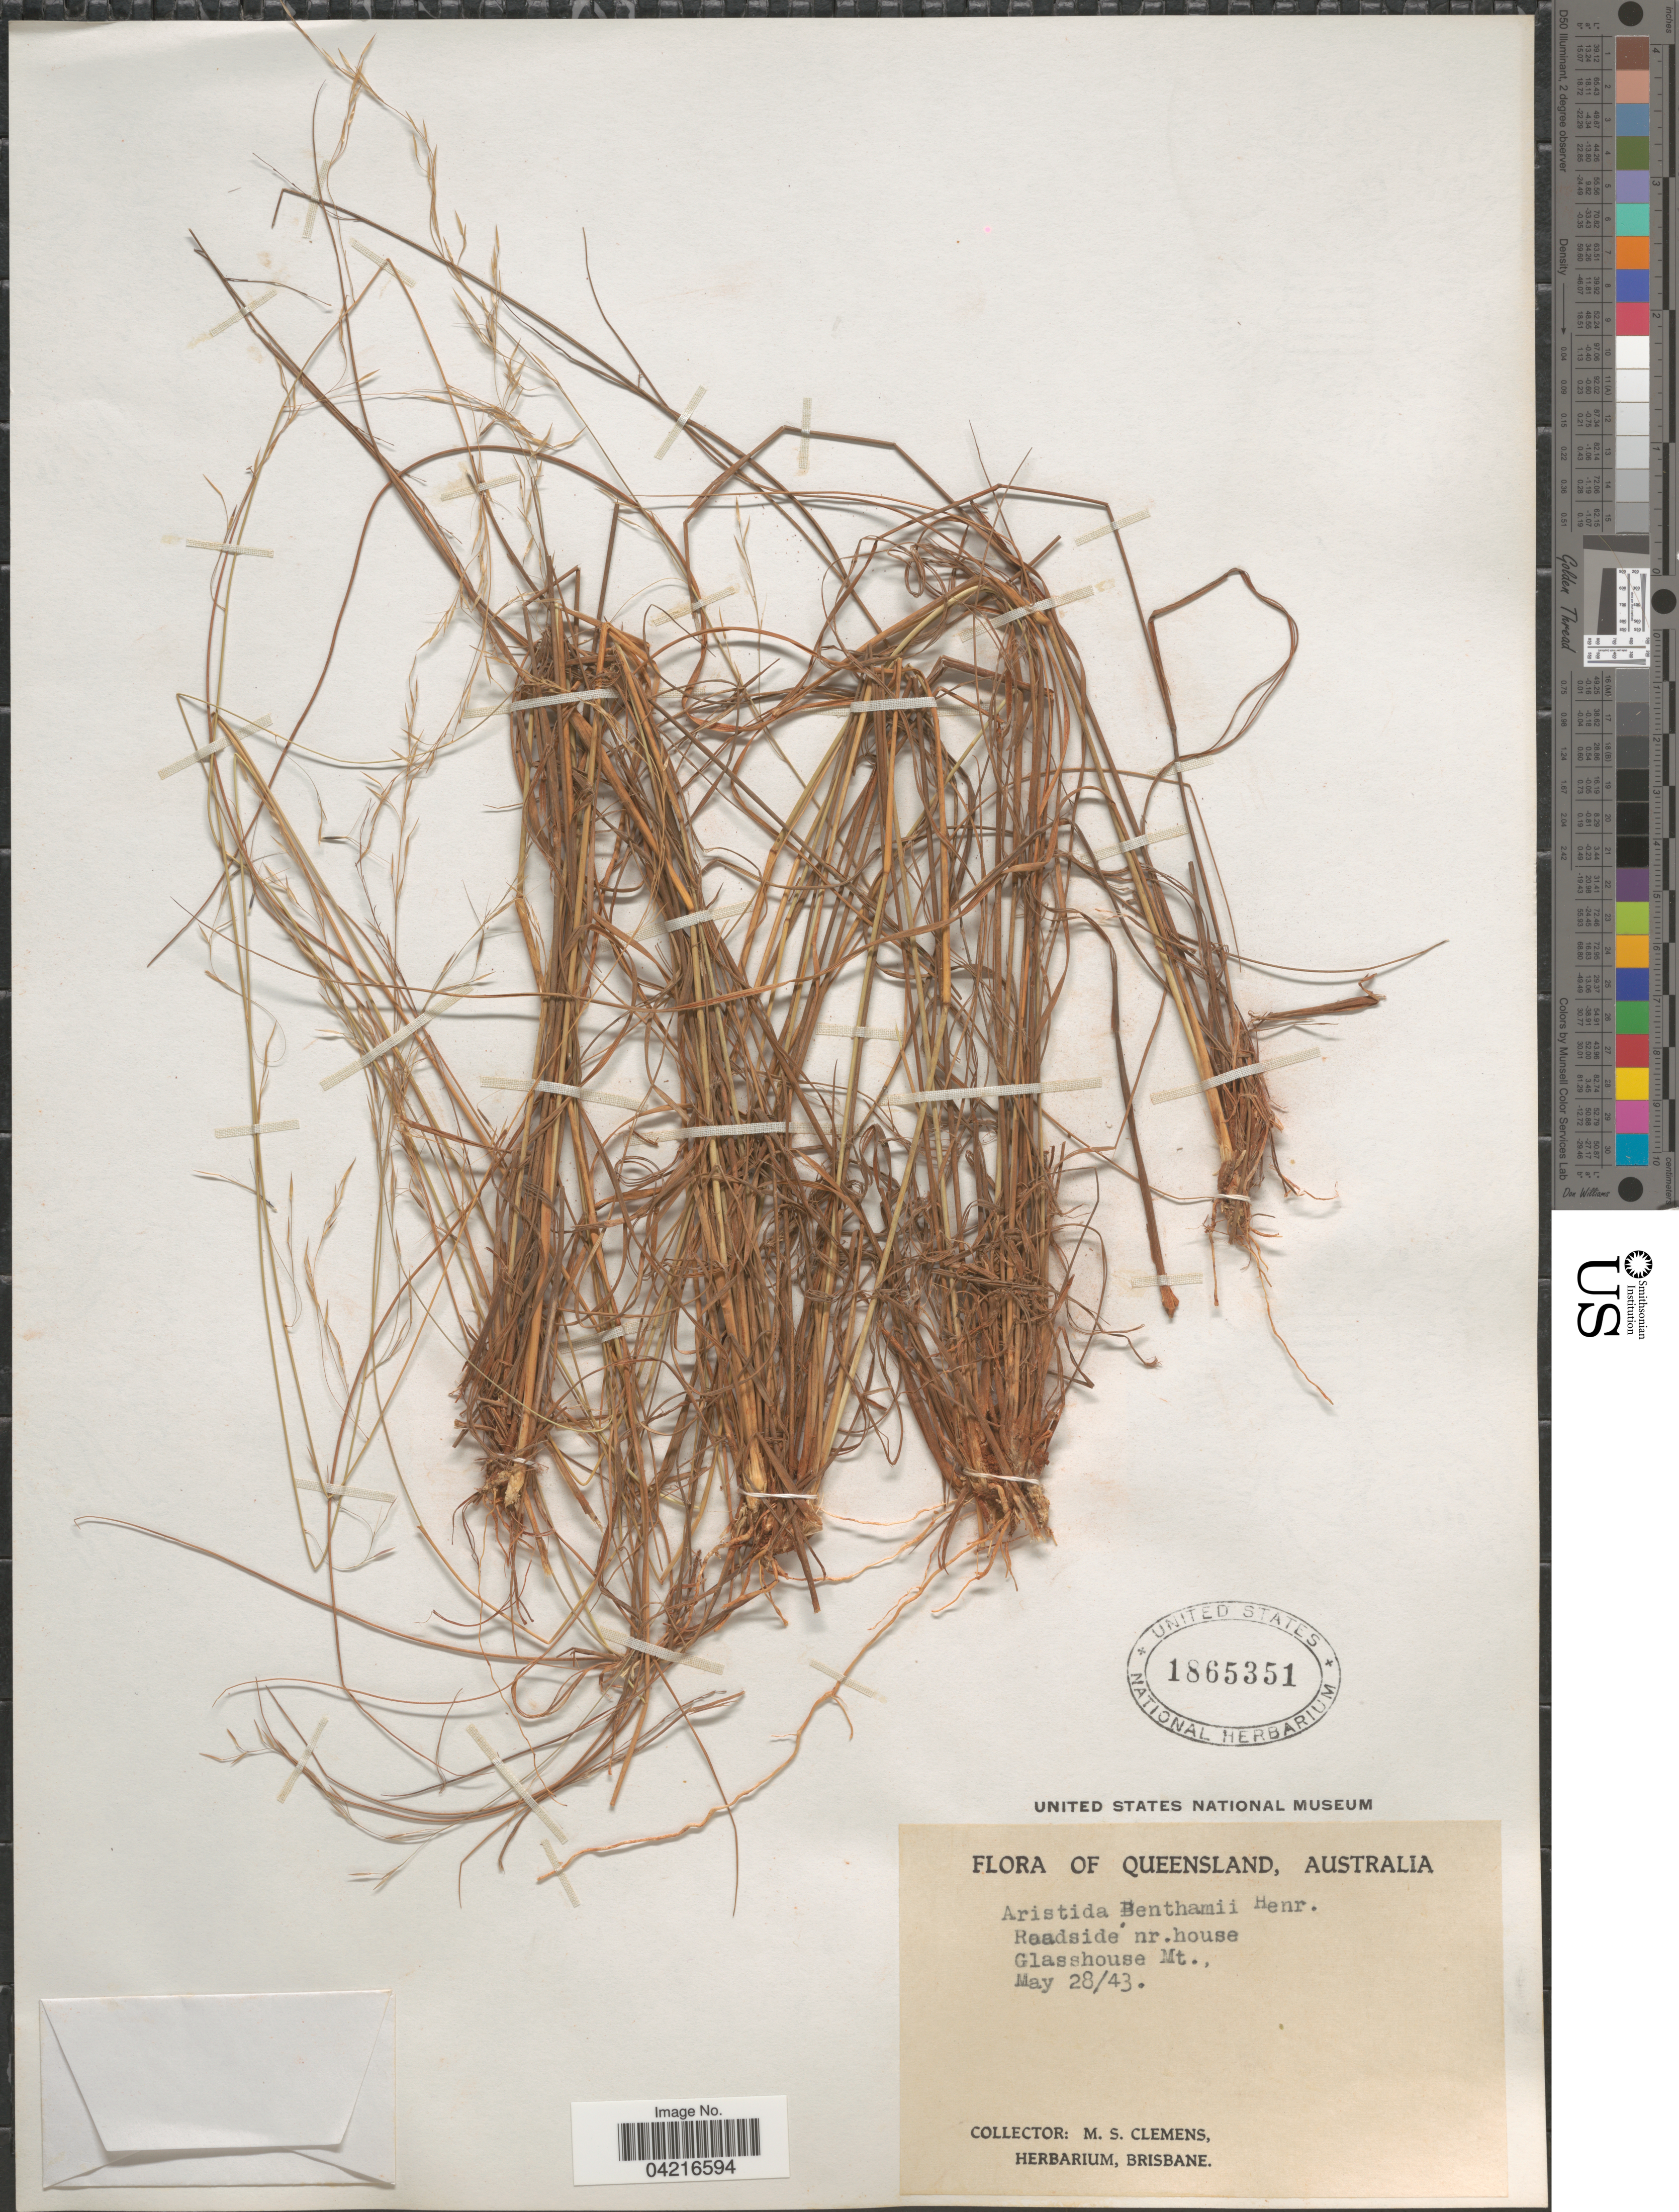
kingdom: Plantae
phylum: Tracheophyta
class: Liliopsida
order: Poales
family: Poaceae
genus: Aristida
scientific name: Aristida benthamii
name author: Henr.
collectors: M. S. Clemens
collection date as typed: Transcribed d/m/y: 28/5/43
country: Australia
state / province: Queensland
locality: Roadside nr, house. Glasshouse Mt.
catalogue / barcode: US 1865351